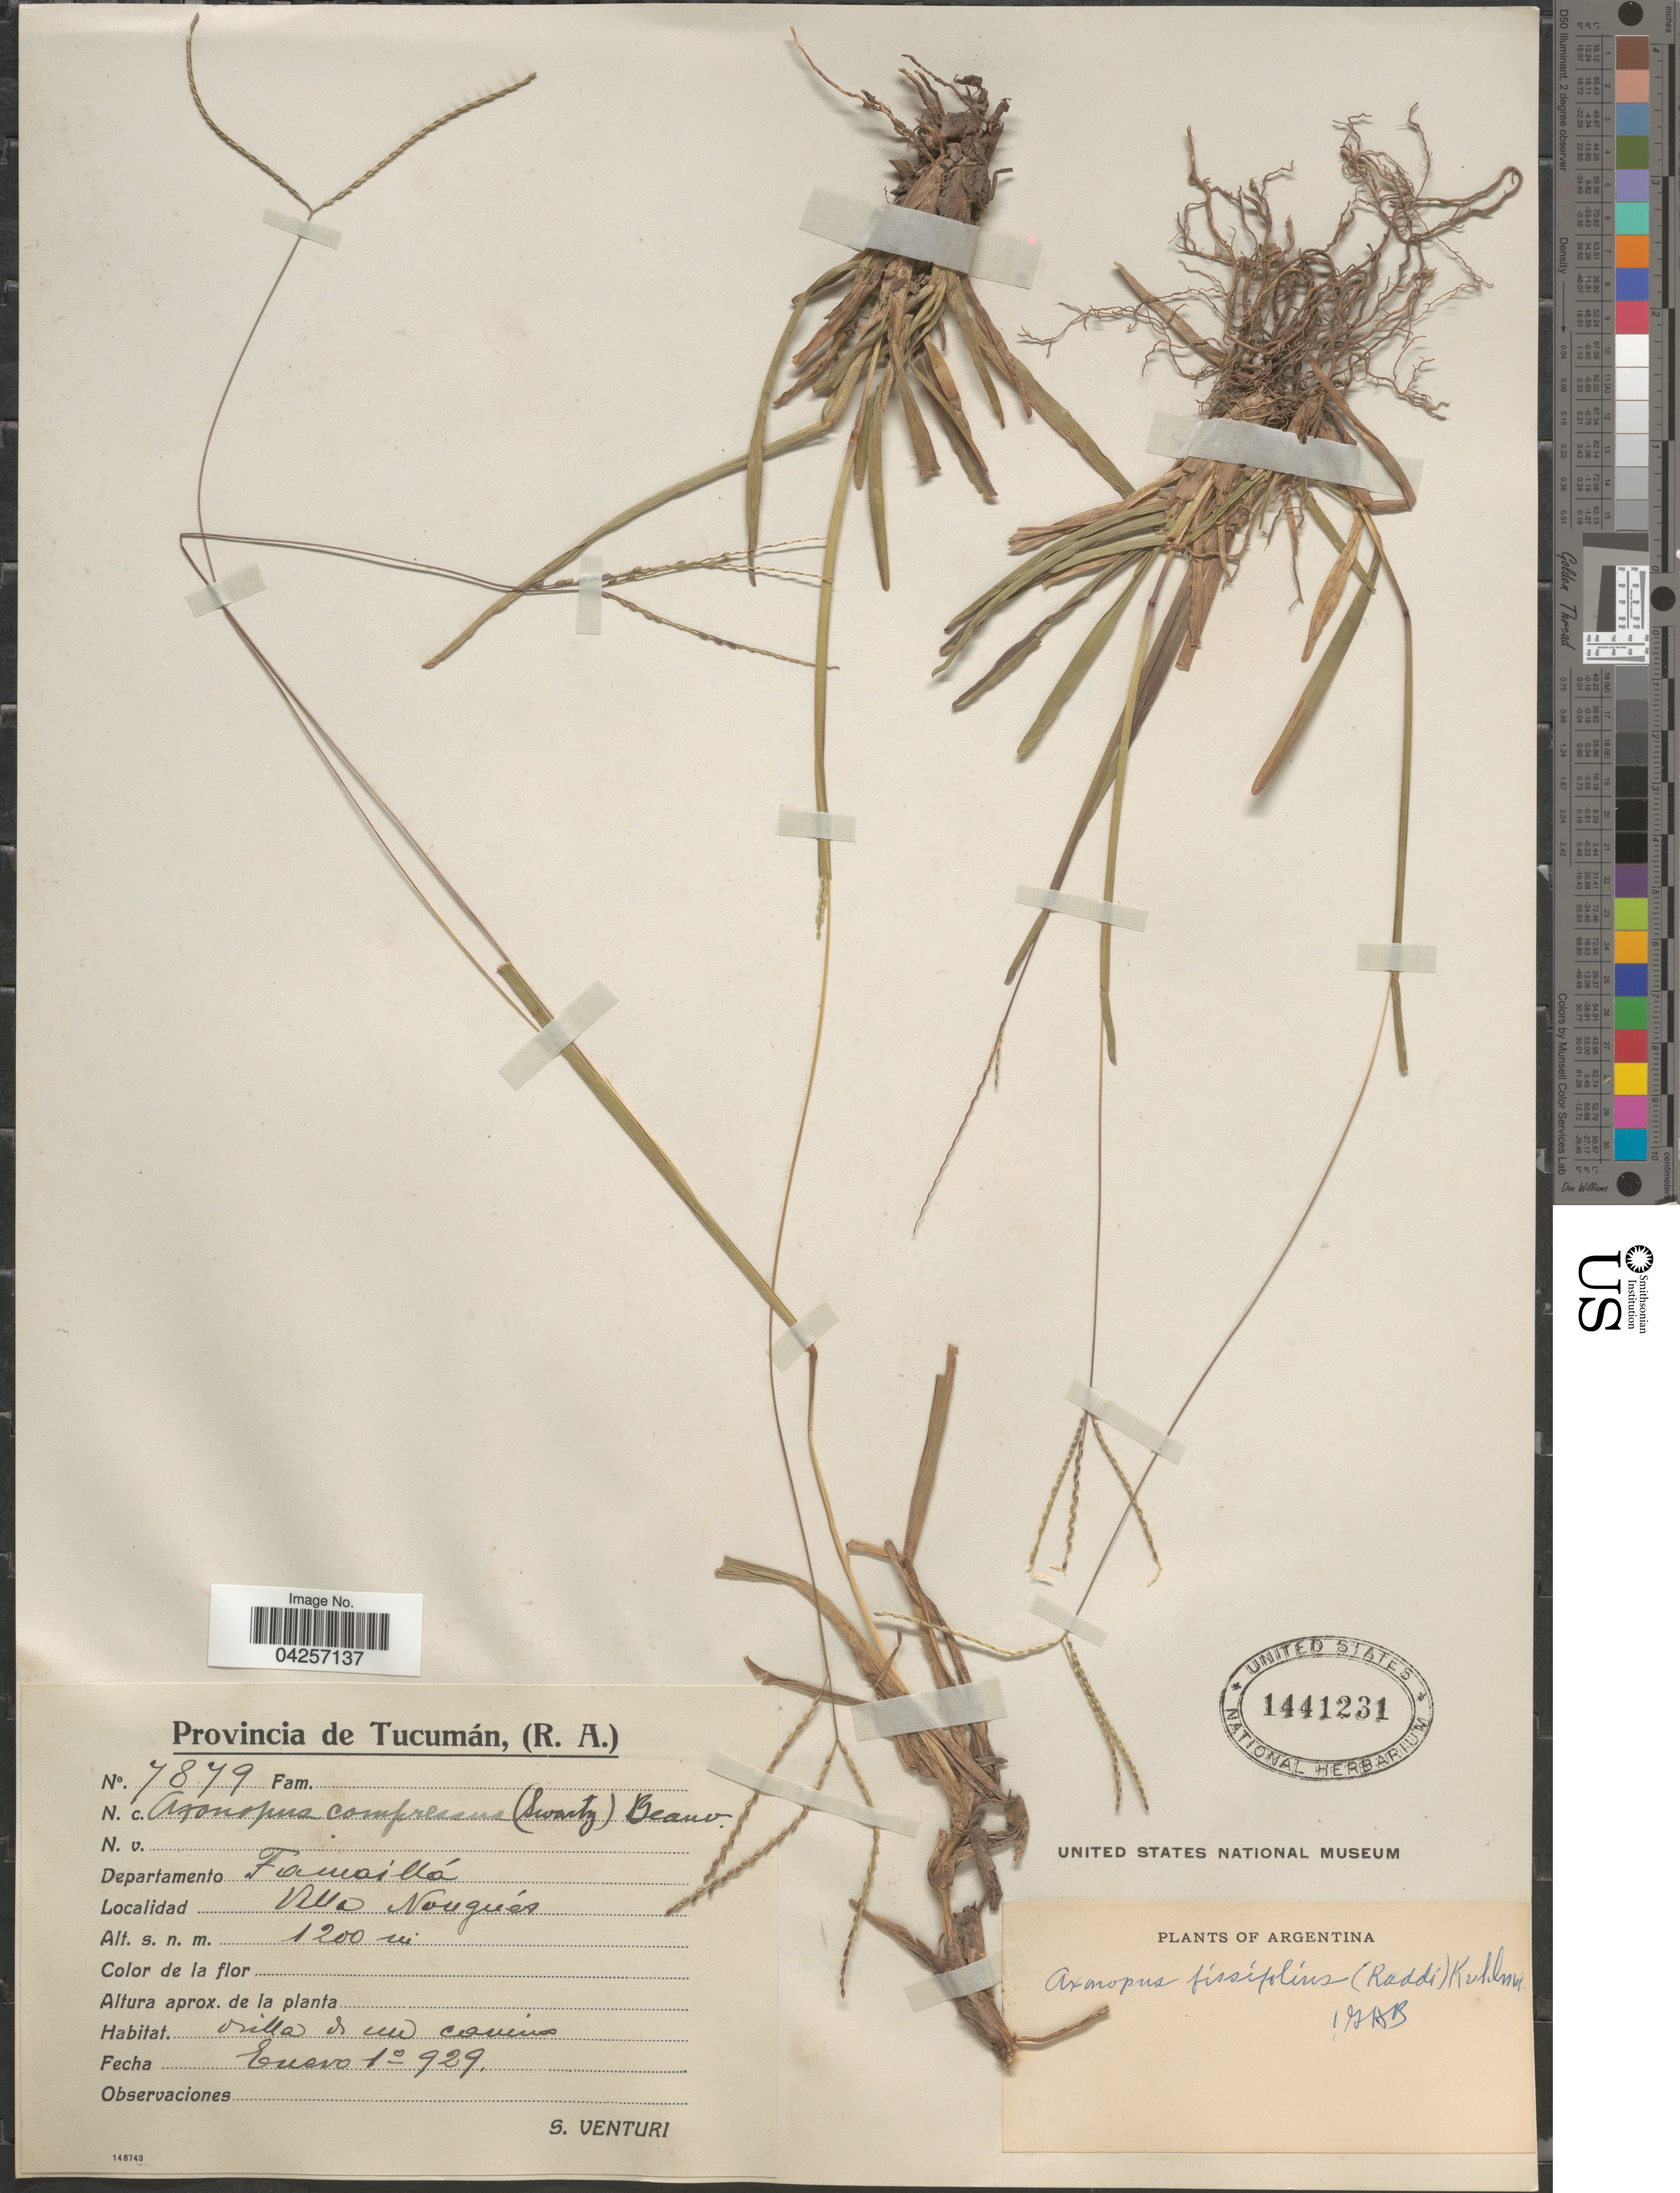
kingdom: Plantae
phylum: Tracheophyta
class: Liliopsida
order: Poales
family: Poaceae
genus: Axonopus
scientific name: Axonopus fissifolius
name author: (Raddi) Kuhlm.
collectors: S. Venturi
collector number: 7879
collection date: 1929-01-01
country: Argentina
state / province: Tucuman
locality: Departamento Famaillá. Villa Nougués.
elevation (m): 1200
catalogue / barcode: US 1441231